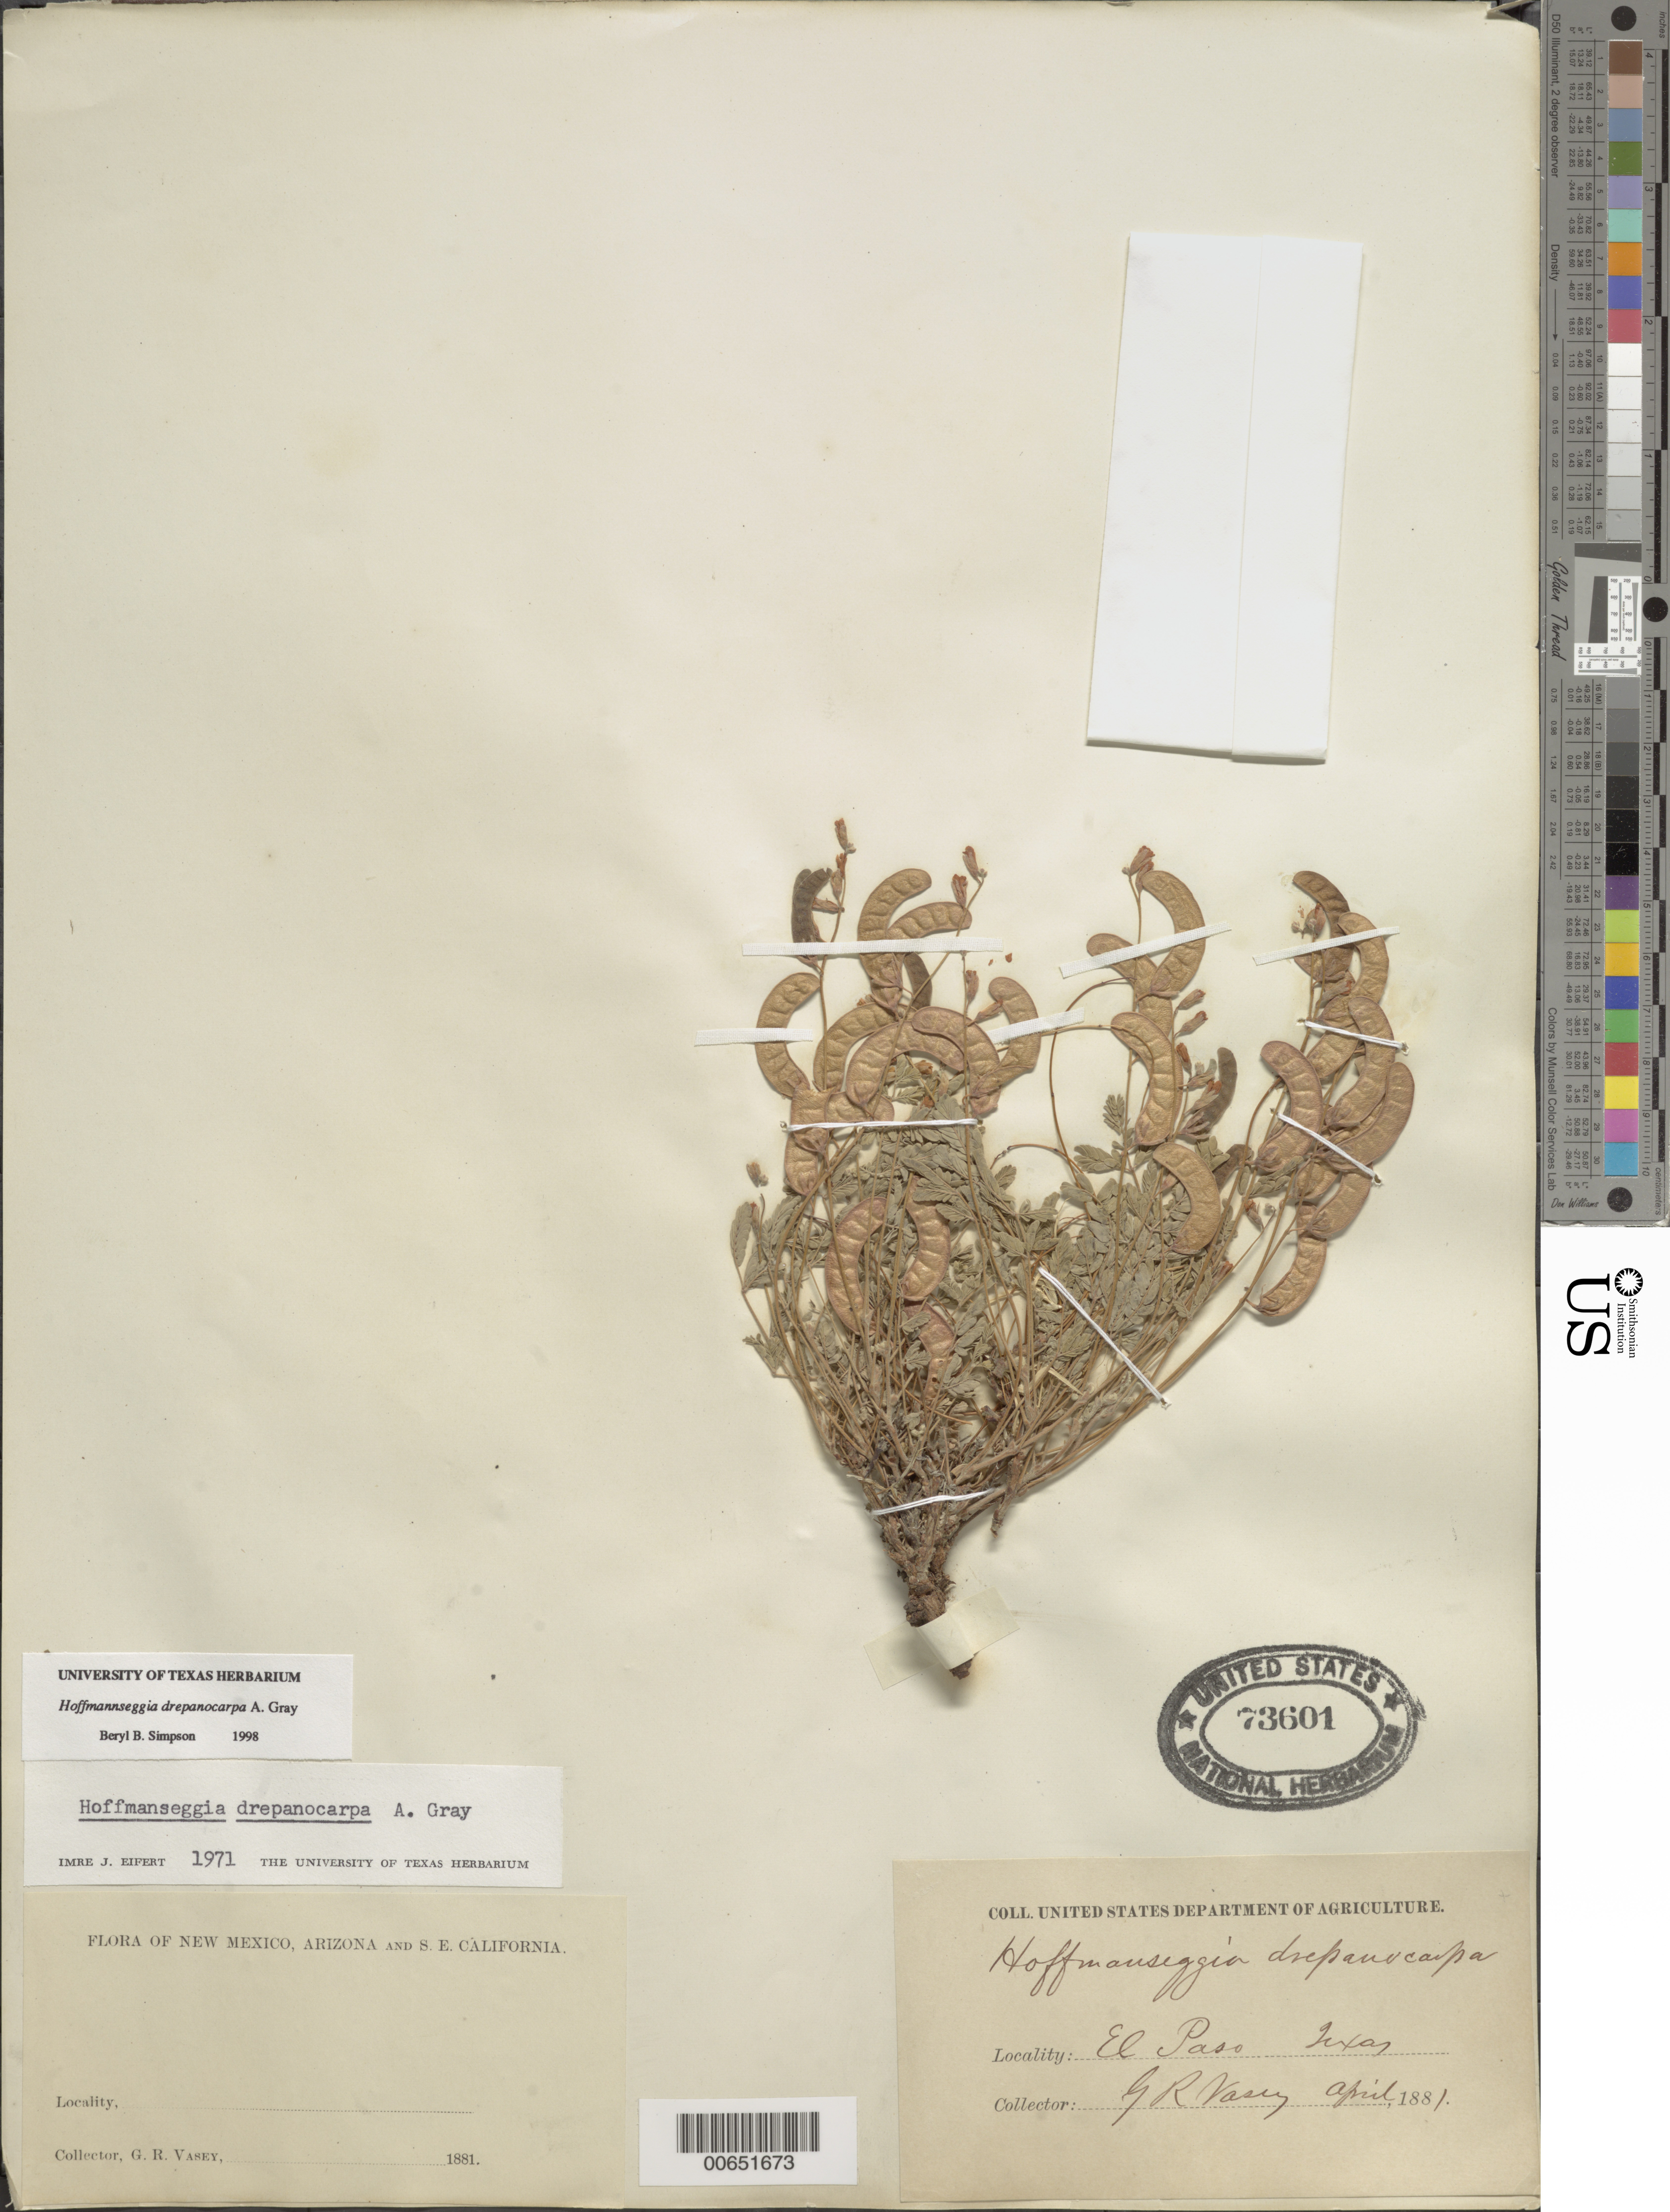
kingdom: Plantae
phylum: Tracheophyta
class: Magnoliopsida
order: Fabales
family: Fabaceae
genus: Hoffmannseggia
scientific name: Hoffmannseggia drepanocarpa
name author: A. Gray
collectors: G. R. Vasey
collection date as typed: Apr 1881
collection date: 1881-04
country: United States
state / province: Texas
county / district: El Paso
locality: El Paso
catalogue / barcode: US 73601